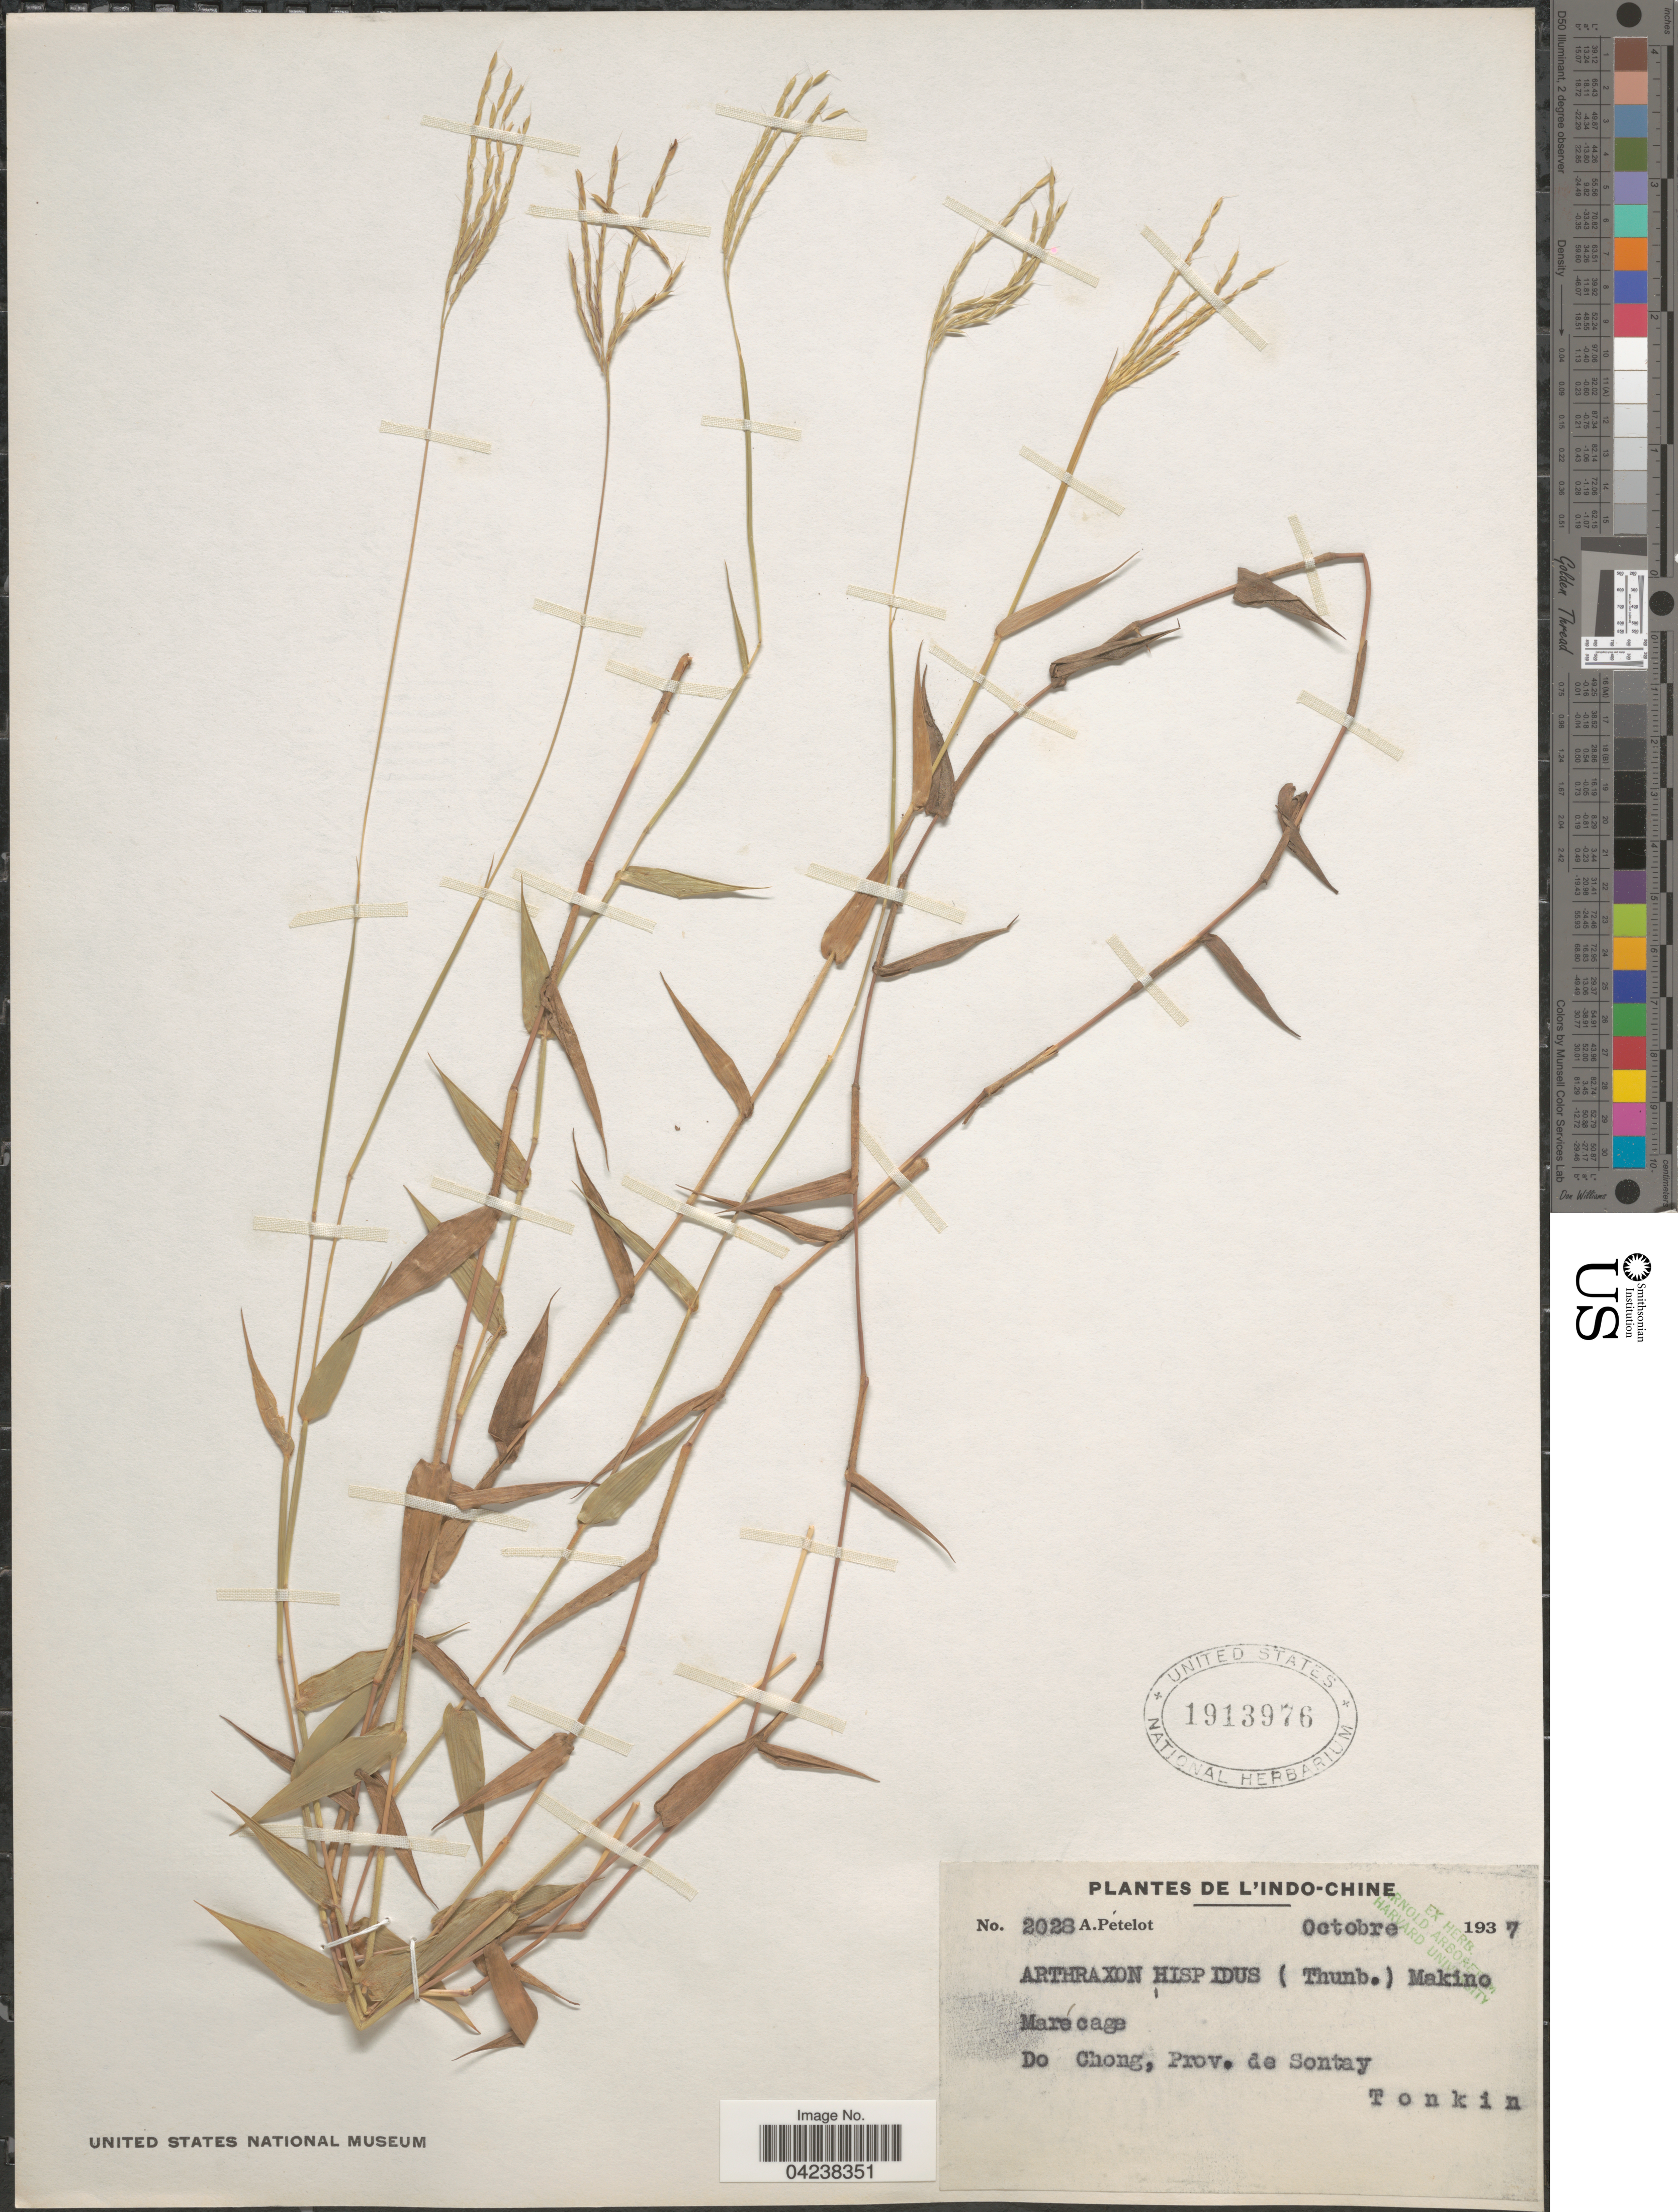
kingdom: Plantae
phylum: Tracheophyta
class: Liliopsida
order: Poales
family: Poaceae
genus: Arthraxon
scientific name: Arthraxon hispidus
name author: (Thunb.) Makino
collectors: A. Petelot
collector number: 2028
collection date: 1937-10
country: Vietnam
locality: L'Indo-Chine. Marécage. Do Chong, Prov. de Sontay. Tonkin.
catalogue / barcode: US 1913976